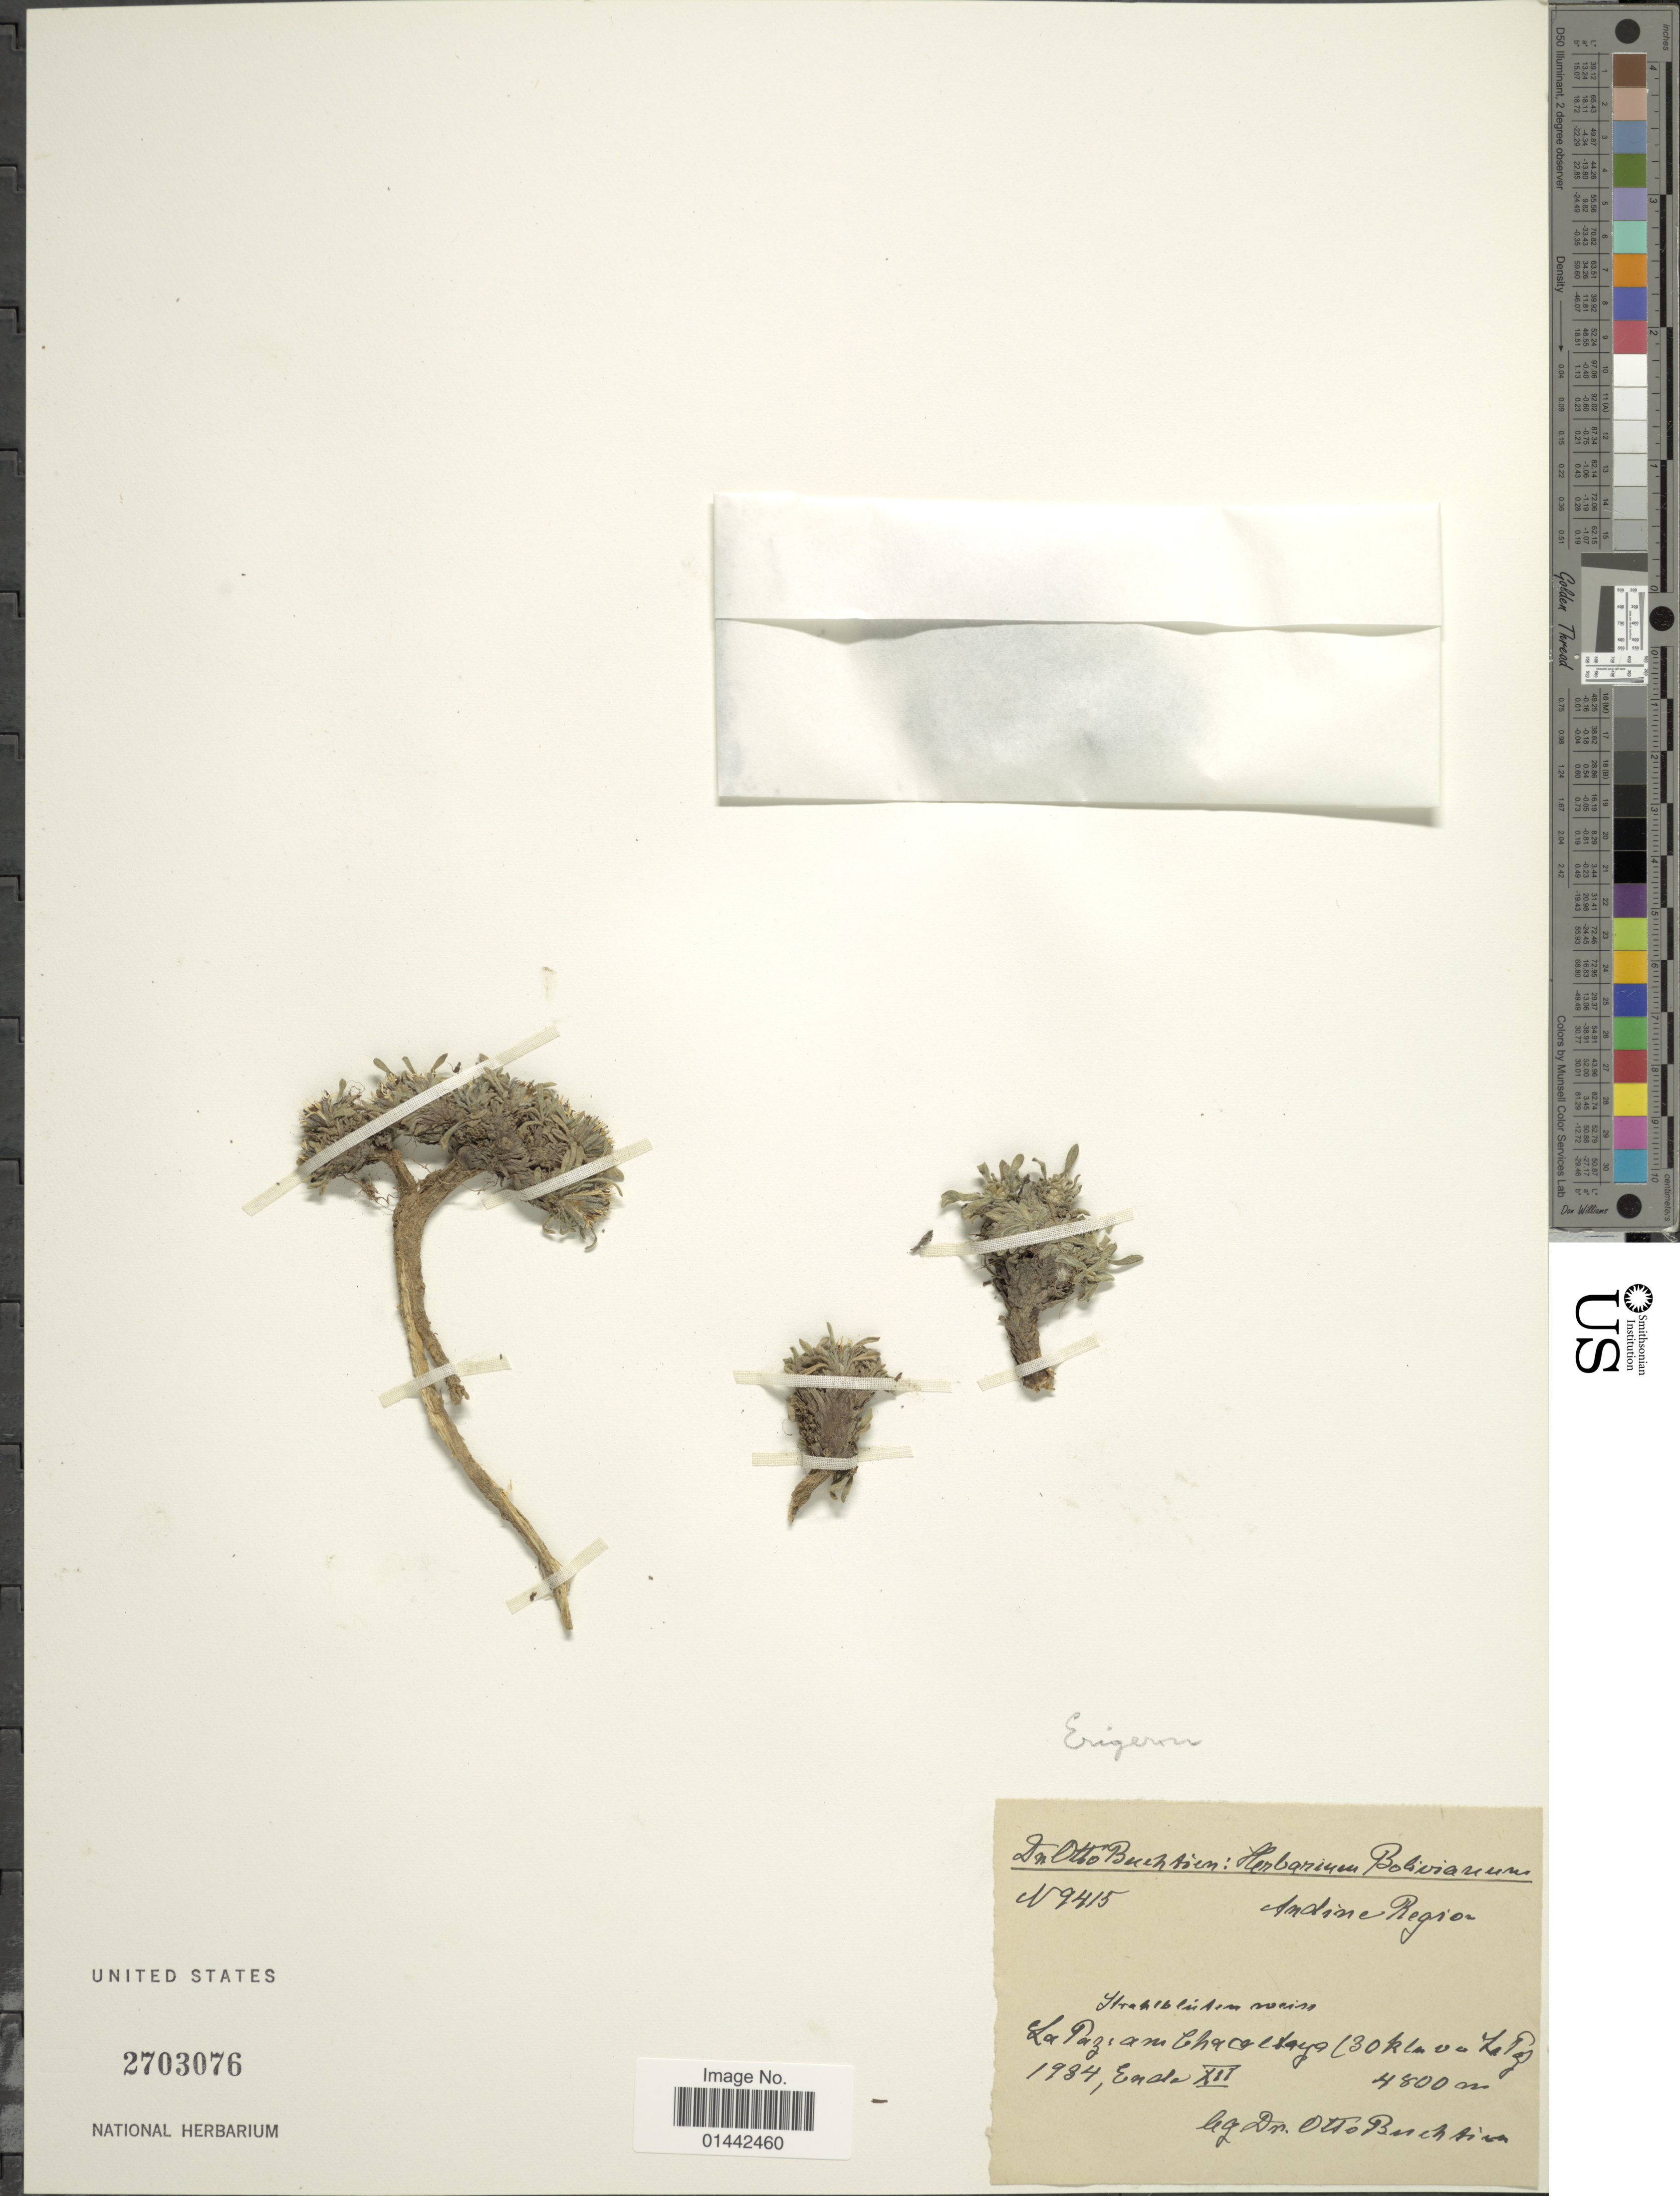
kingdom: Plantae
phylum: Tracheophyta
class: Magnoliopsida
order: Asterales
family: Asteraceae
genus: Erigeron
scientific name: Erigeron sp.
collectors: O. Buchtien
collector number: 9415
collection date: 1934-12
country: Bolivia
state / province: La Paz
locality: Andina Region, am Chacaltayo (30km va La Paz).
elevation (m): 4800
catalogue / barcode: US 2703076